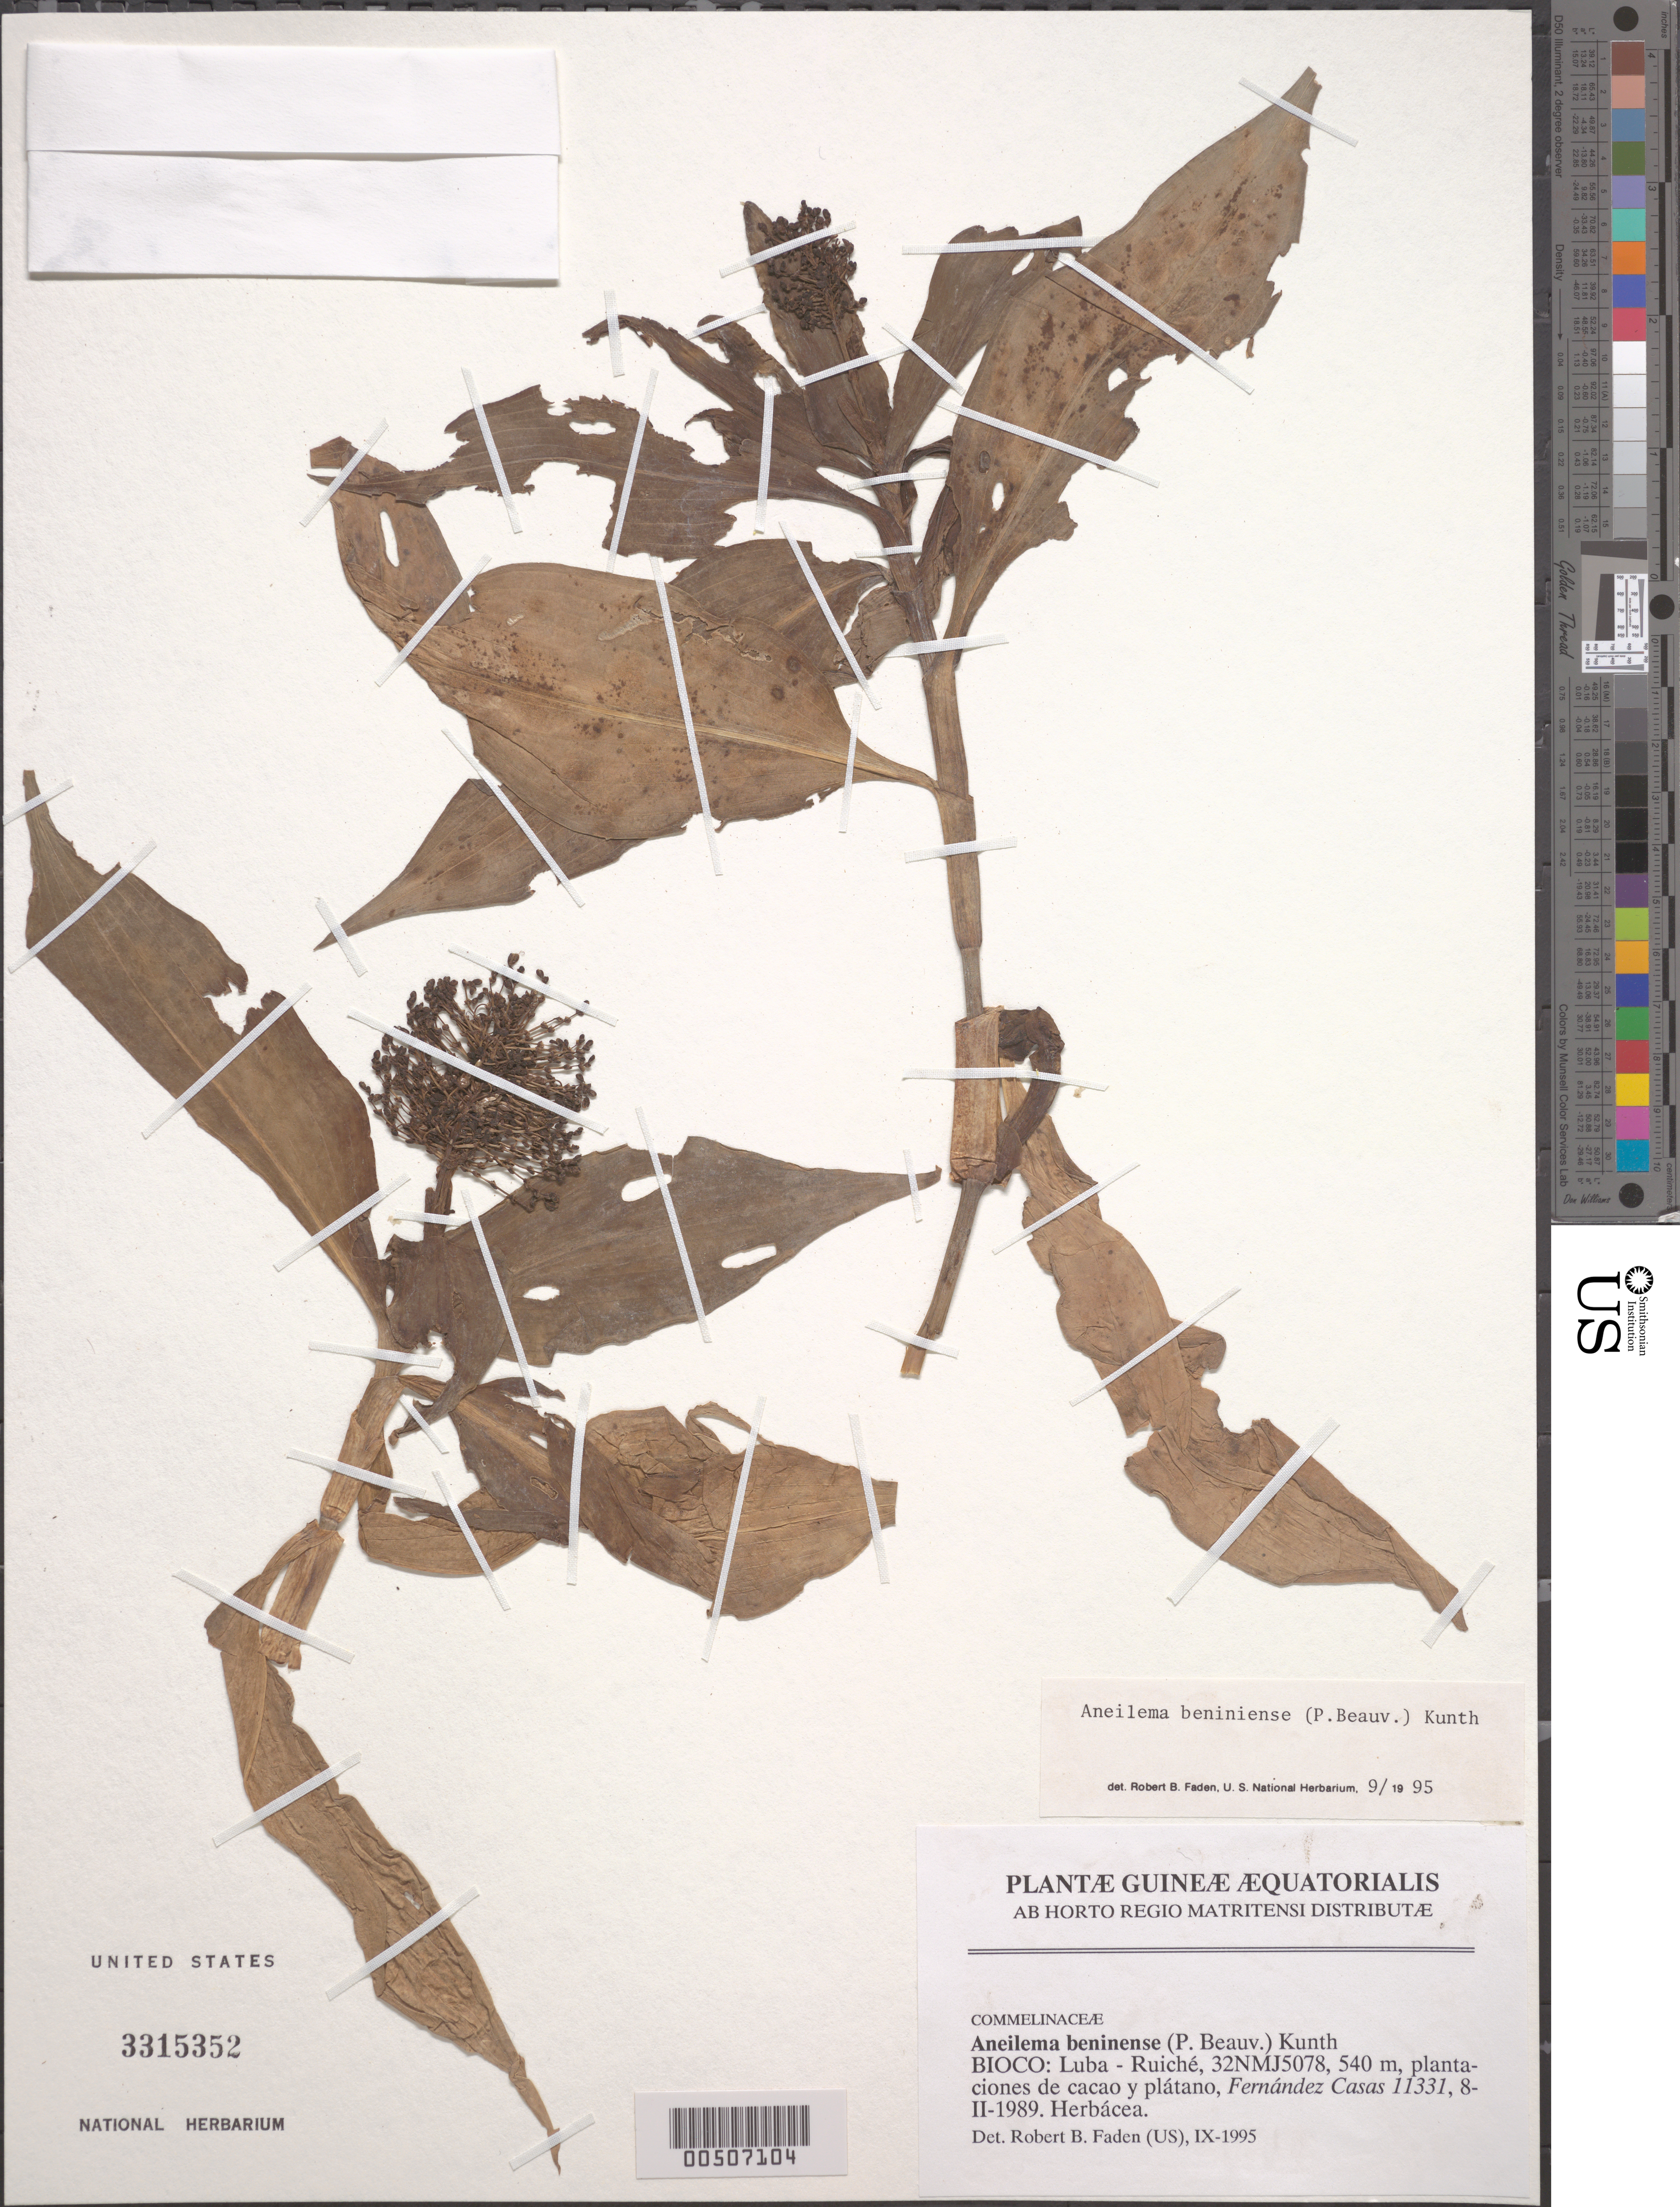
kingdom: Plantae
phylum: Tracheophyta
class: Liliopsida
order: Commelinales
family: Commelinaceae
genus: Aneilema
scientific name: Aneilema beniniense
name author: (P. Beauv.) Kunth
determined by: Faden, Robert B., (US), Smithsonian Institution - National Museum of Natural History (UNITED STATES)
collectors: F. Casas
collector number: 11331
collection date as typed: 08 Feb 1989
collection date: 1989-02-08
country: Equatorial Guinea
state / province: Bioko Norte / Bioko Sur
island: Bioko Island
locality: Luba - Ruiche. [former Province of Fernando Pó (Bioko).]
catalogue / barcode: US 3315352